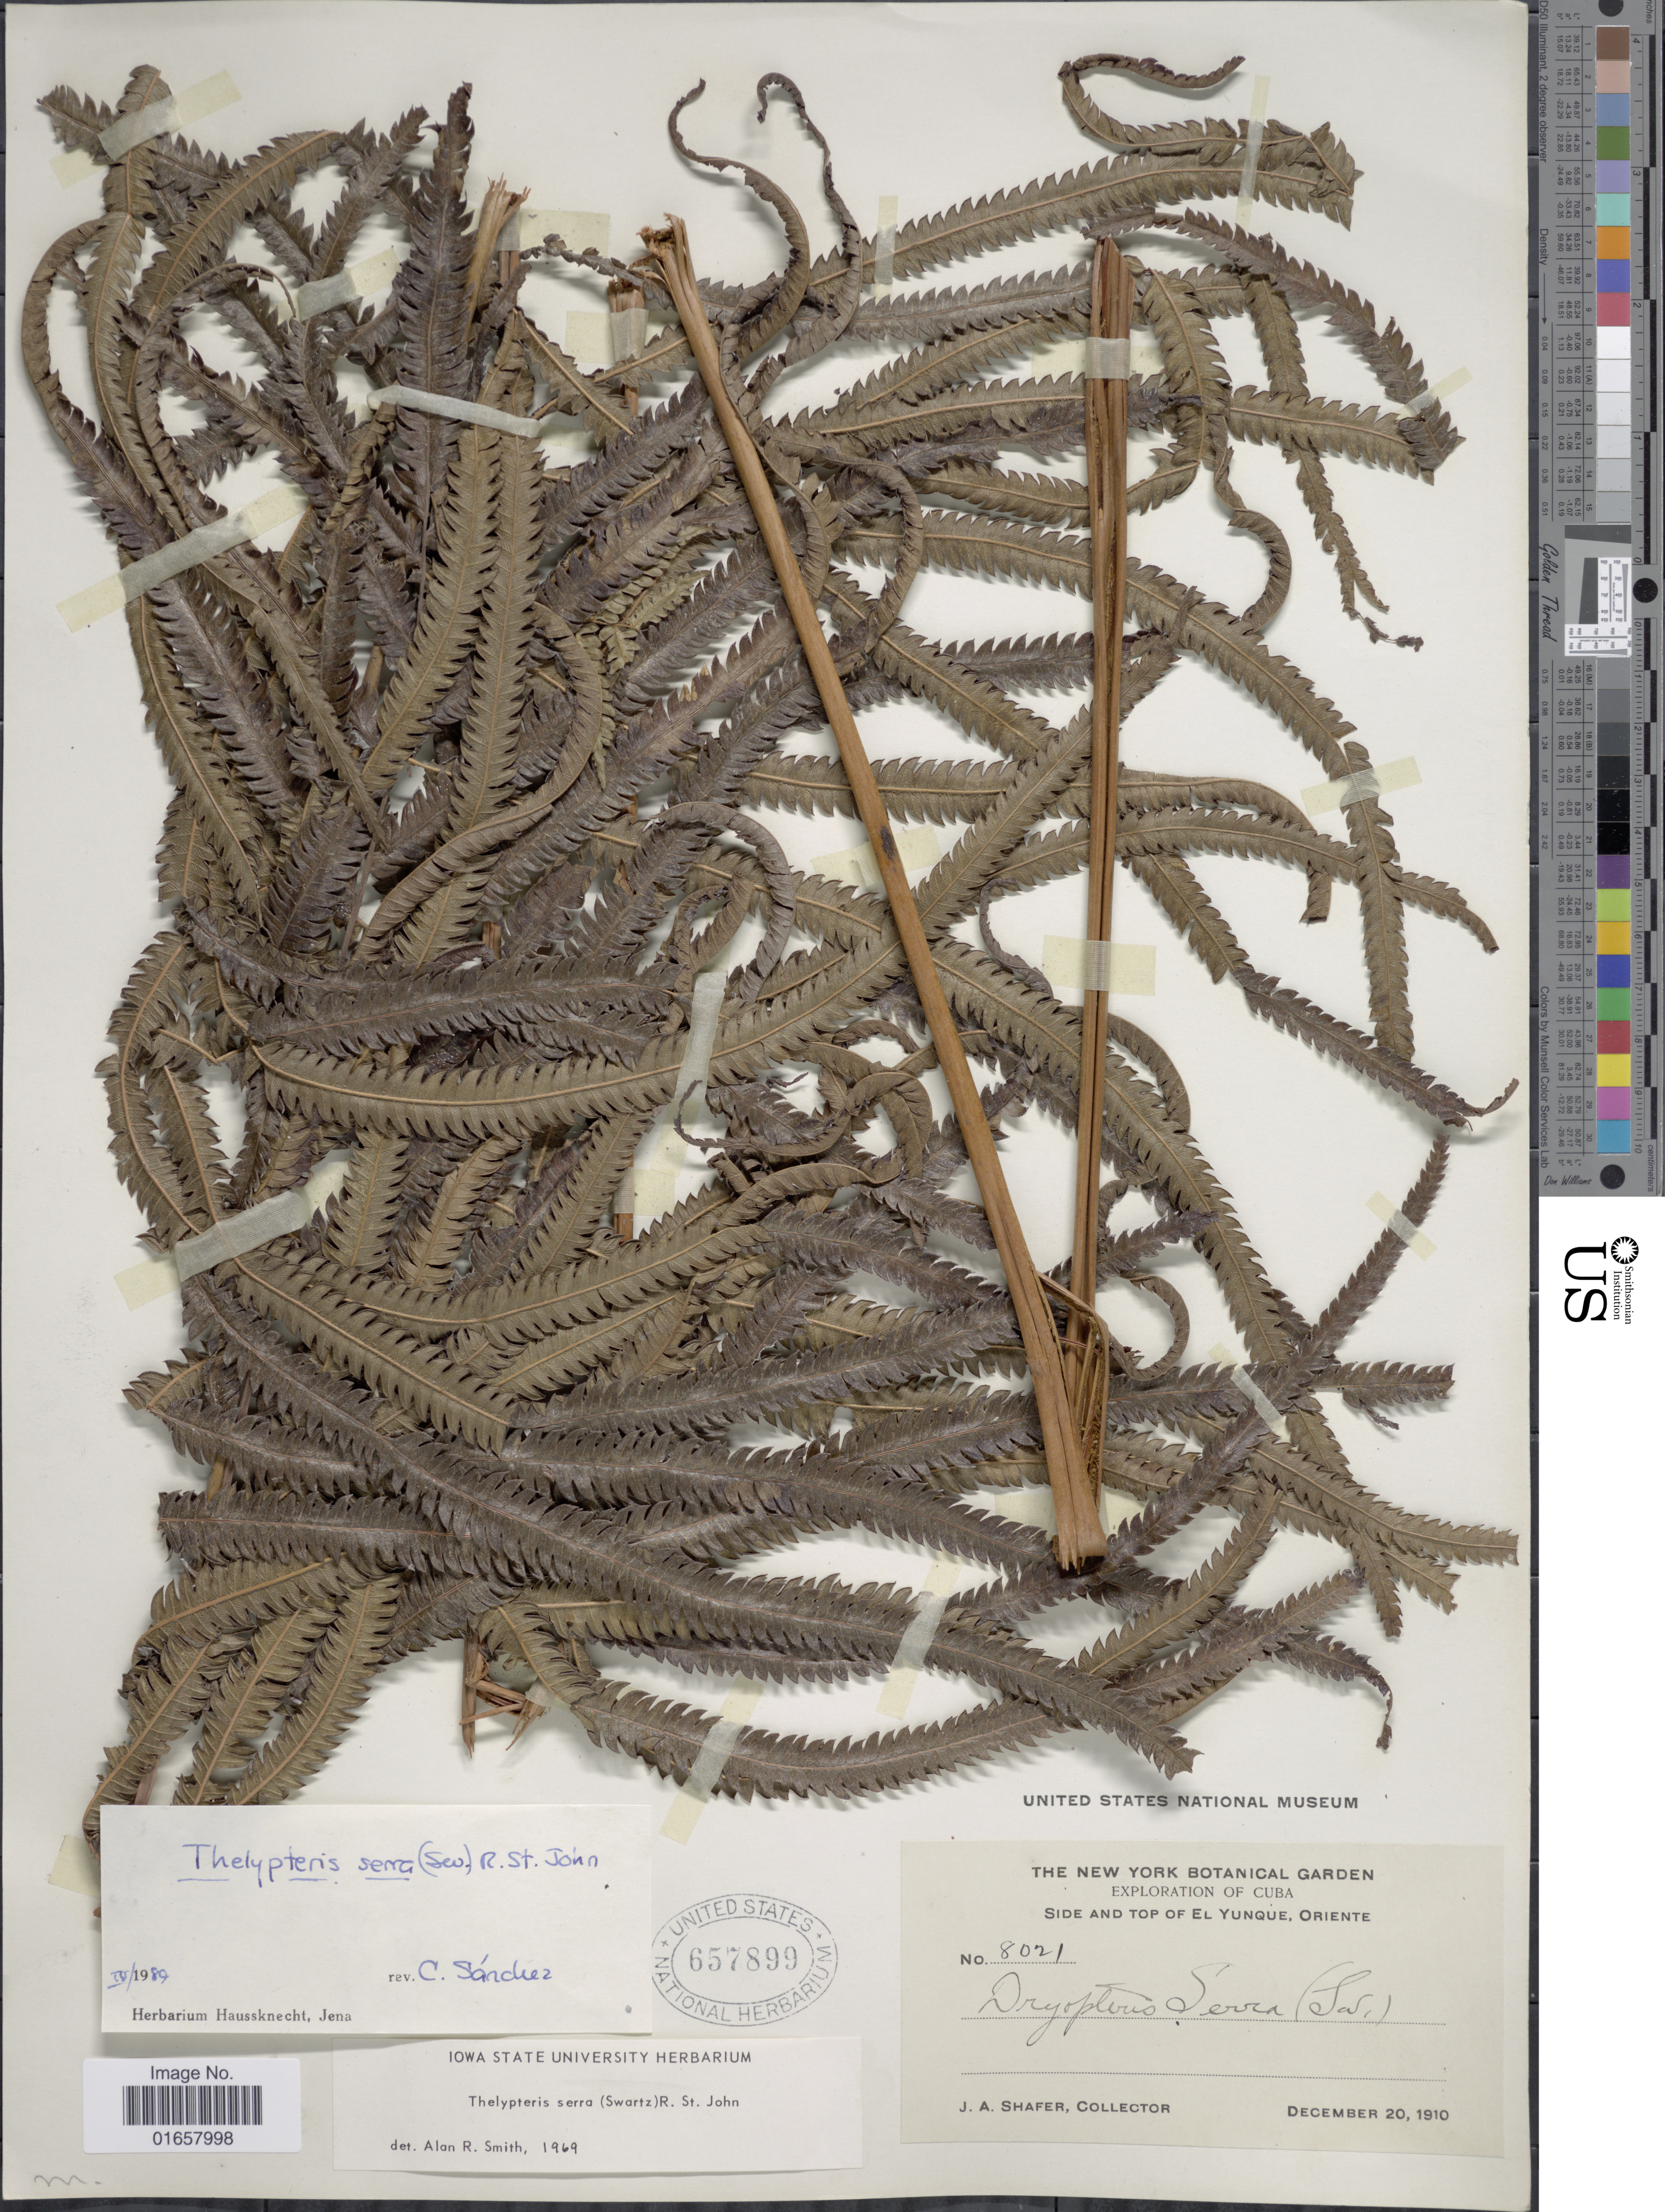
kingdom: Plantae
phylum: Tracheophyta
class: Polypodiopsida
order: Polypodiales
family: Thelypteridaceae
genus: Christella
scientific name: Christella serra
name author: (Sw.) Holttum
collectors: J. A. Shafer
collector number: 8021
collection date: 1910-12-20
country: Cuba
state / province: Oriente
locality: Cuba, Side and Top of El Yunque, Oriente.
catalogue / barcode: US 657899